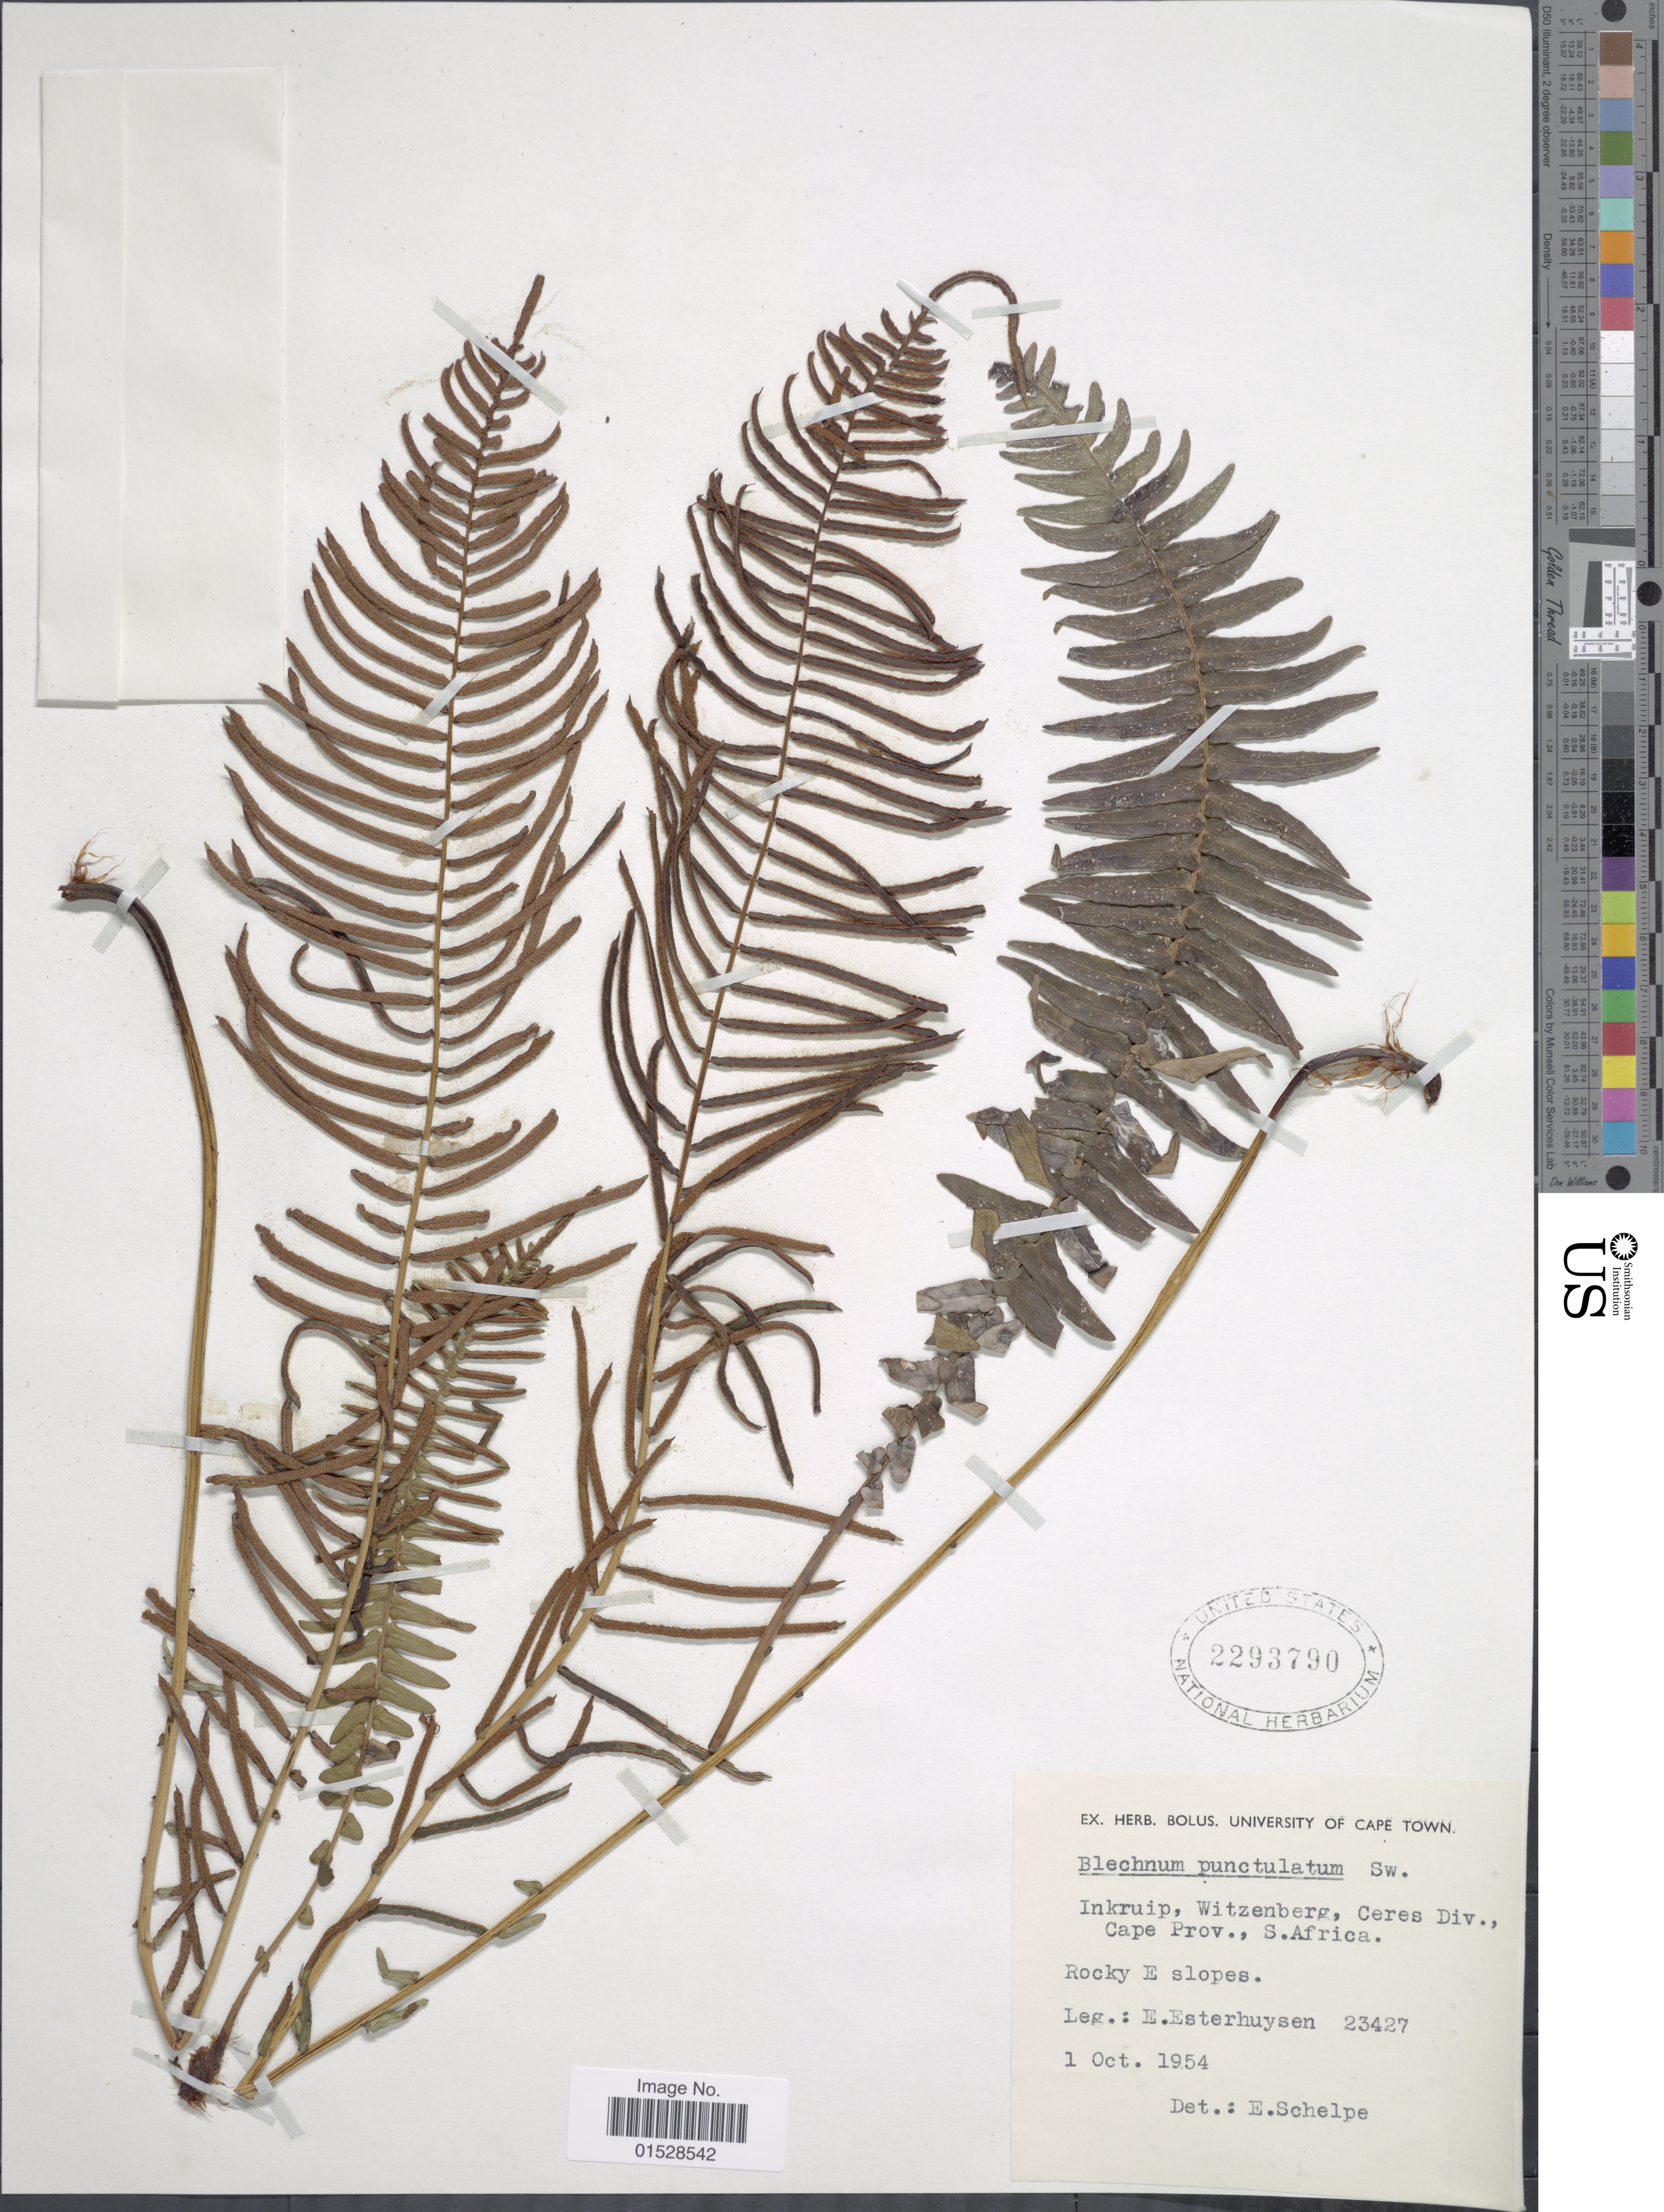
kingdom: Plantae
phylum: Tracheophyta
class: Polypodiopsida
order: Polypodiales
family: Blechnaceae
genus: Blechnum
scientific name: Blechnum punctulatum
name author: Sw.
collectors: E. E. Esterhuysen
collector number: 23427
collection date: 1954-10-01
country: South Africa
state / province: Western Cape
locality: Inkruip, Witzenberg, Ceres Div.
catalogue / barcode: US 2293790